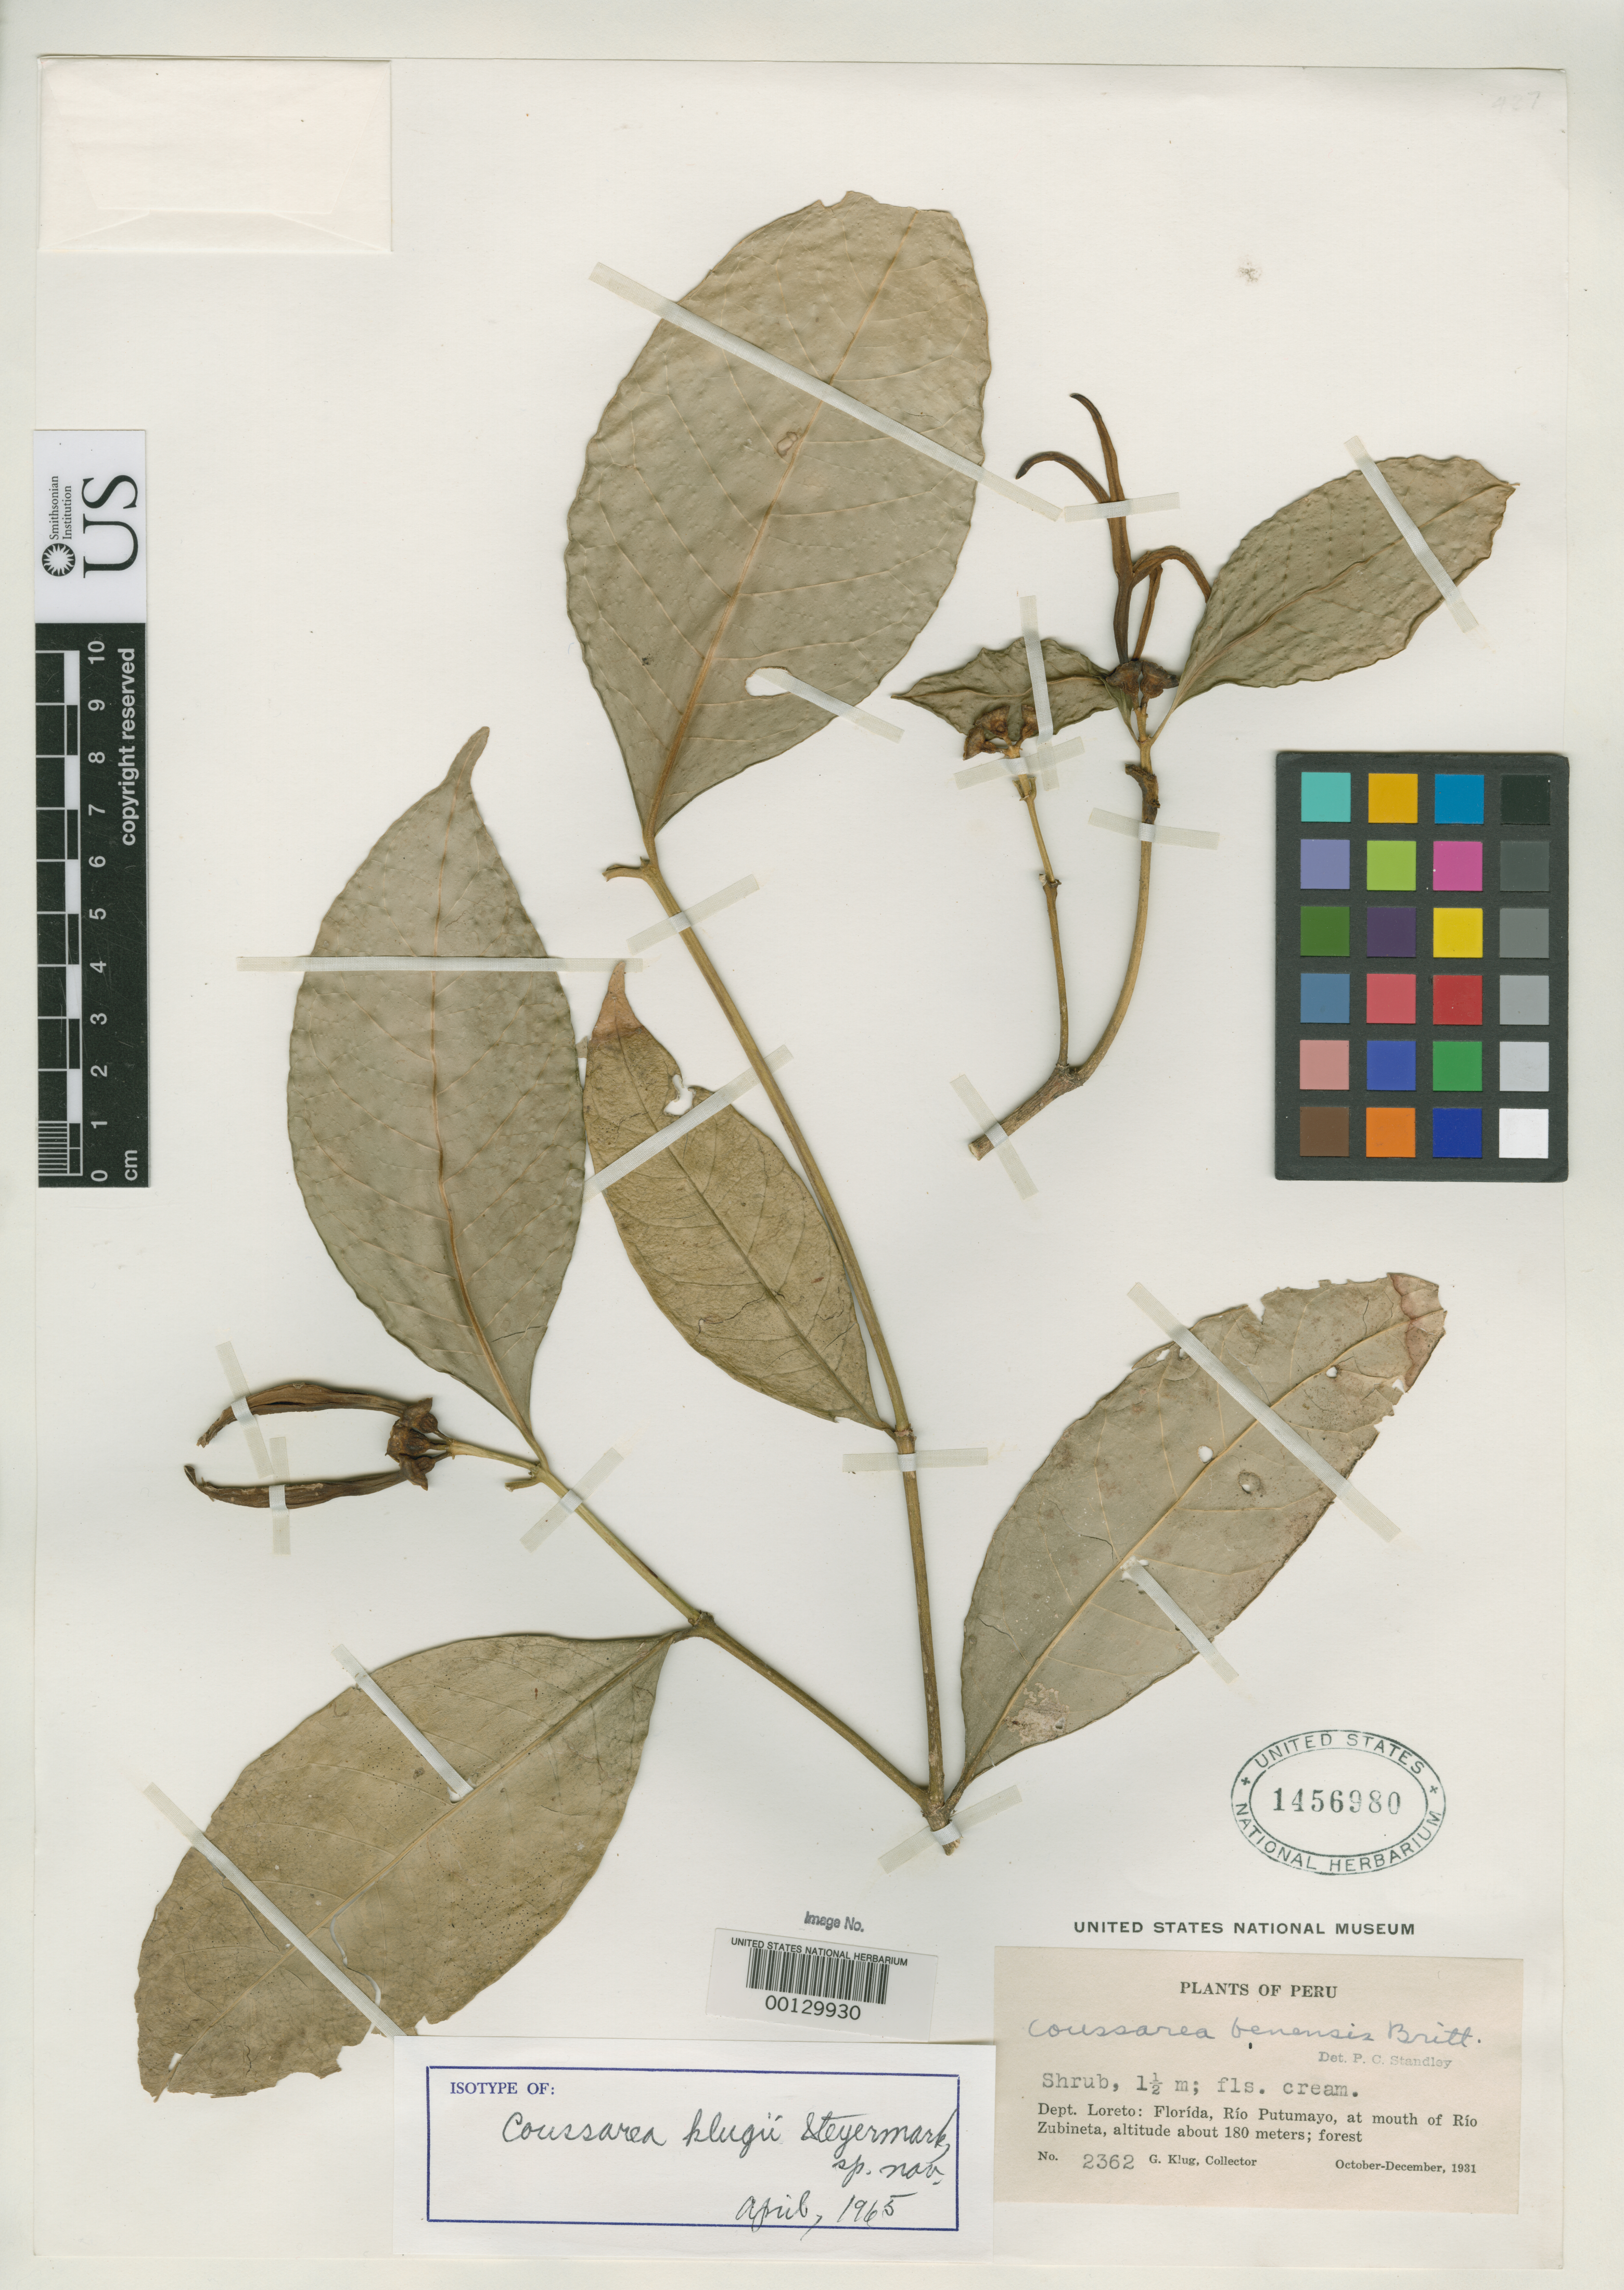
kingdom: Plantae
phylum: Tracheophyta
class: Magnoliopsida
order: Gentianales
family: Rubiaceae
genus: Coussarea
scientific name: Coussarea klugii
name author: Steyerm.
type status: Isotype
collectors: G. Klug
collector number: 2362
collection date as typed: Oct 1931 to -- Dec 1931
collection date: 1931-10/1931-12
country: Peru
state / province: Loreto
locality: Florida, Rio Putumayo, mouth of Rio Zubineta.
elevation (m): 180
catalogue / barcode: US 1456980